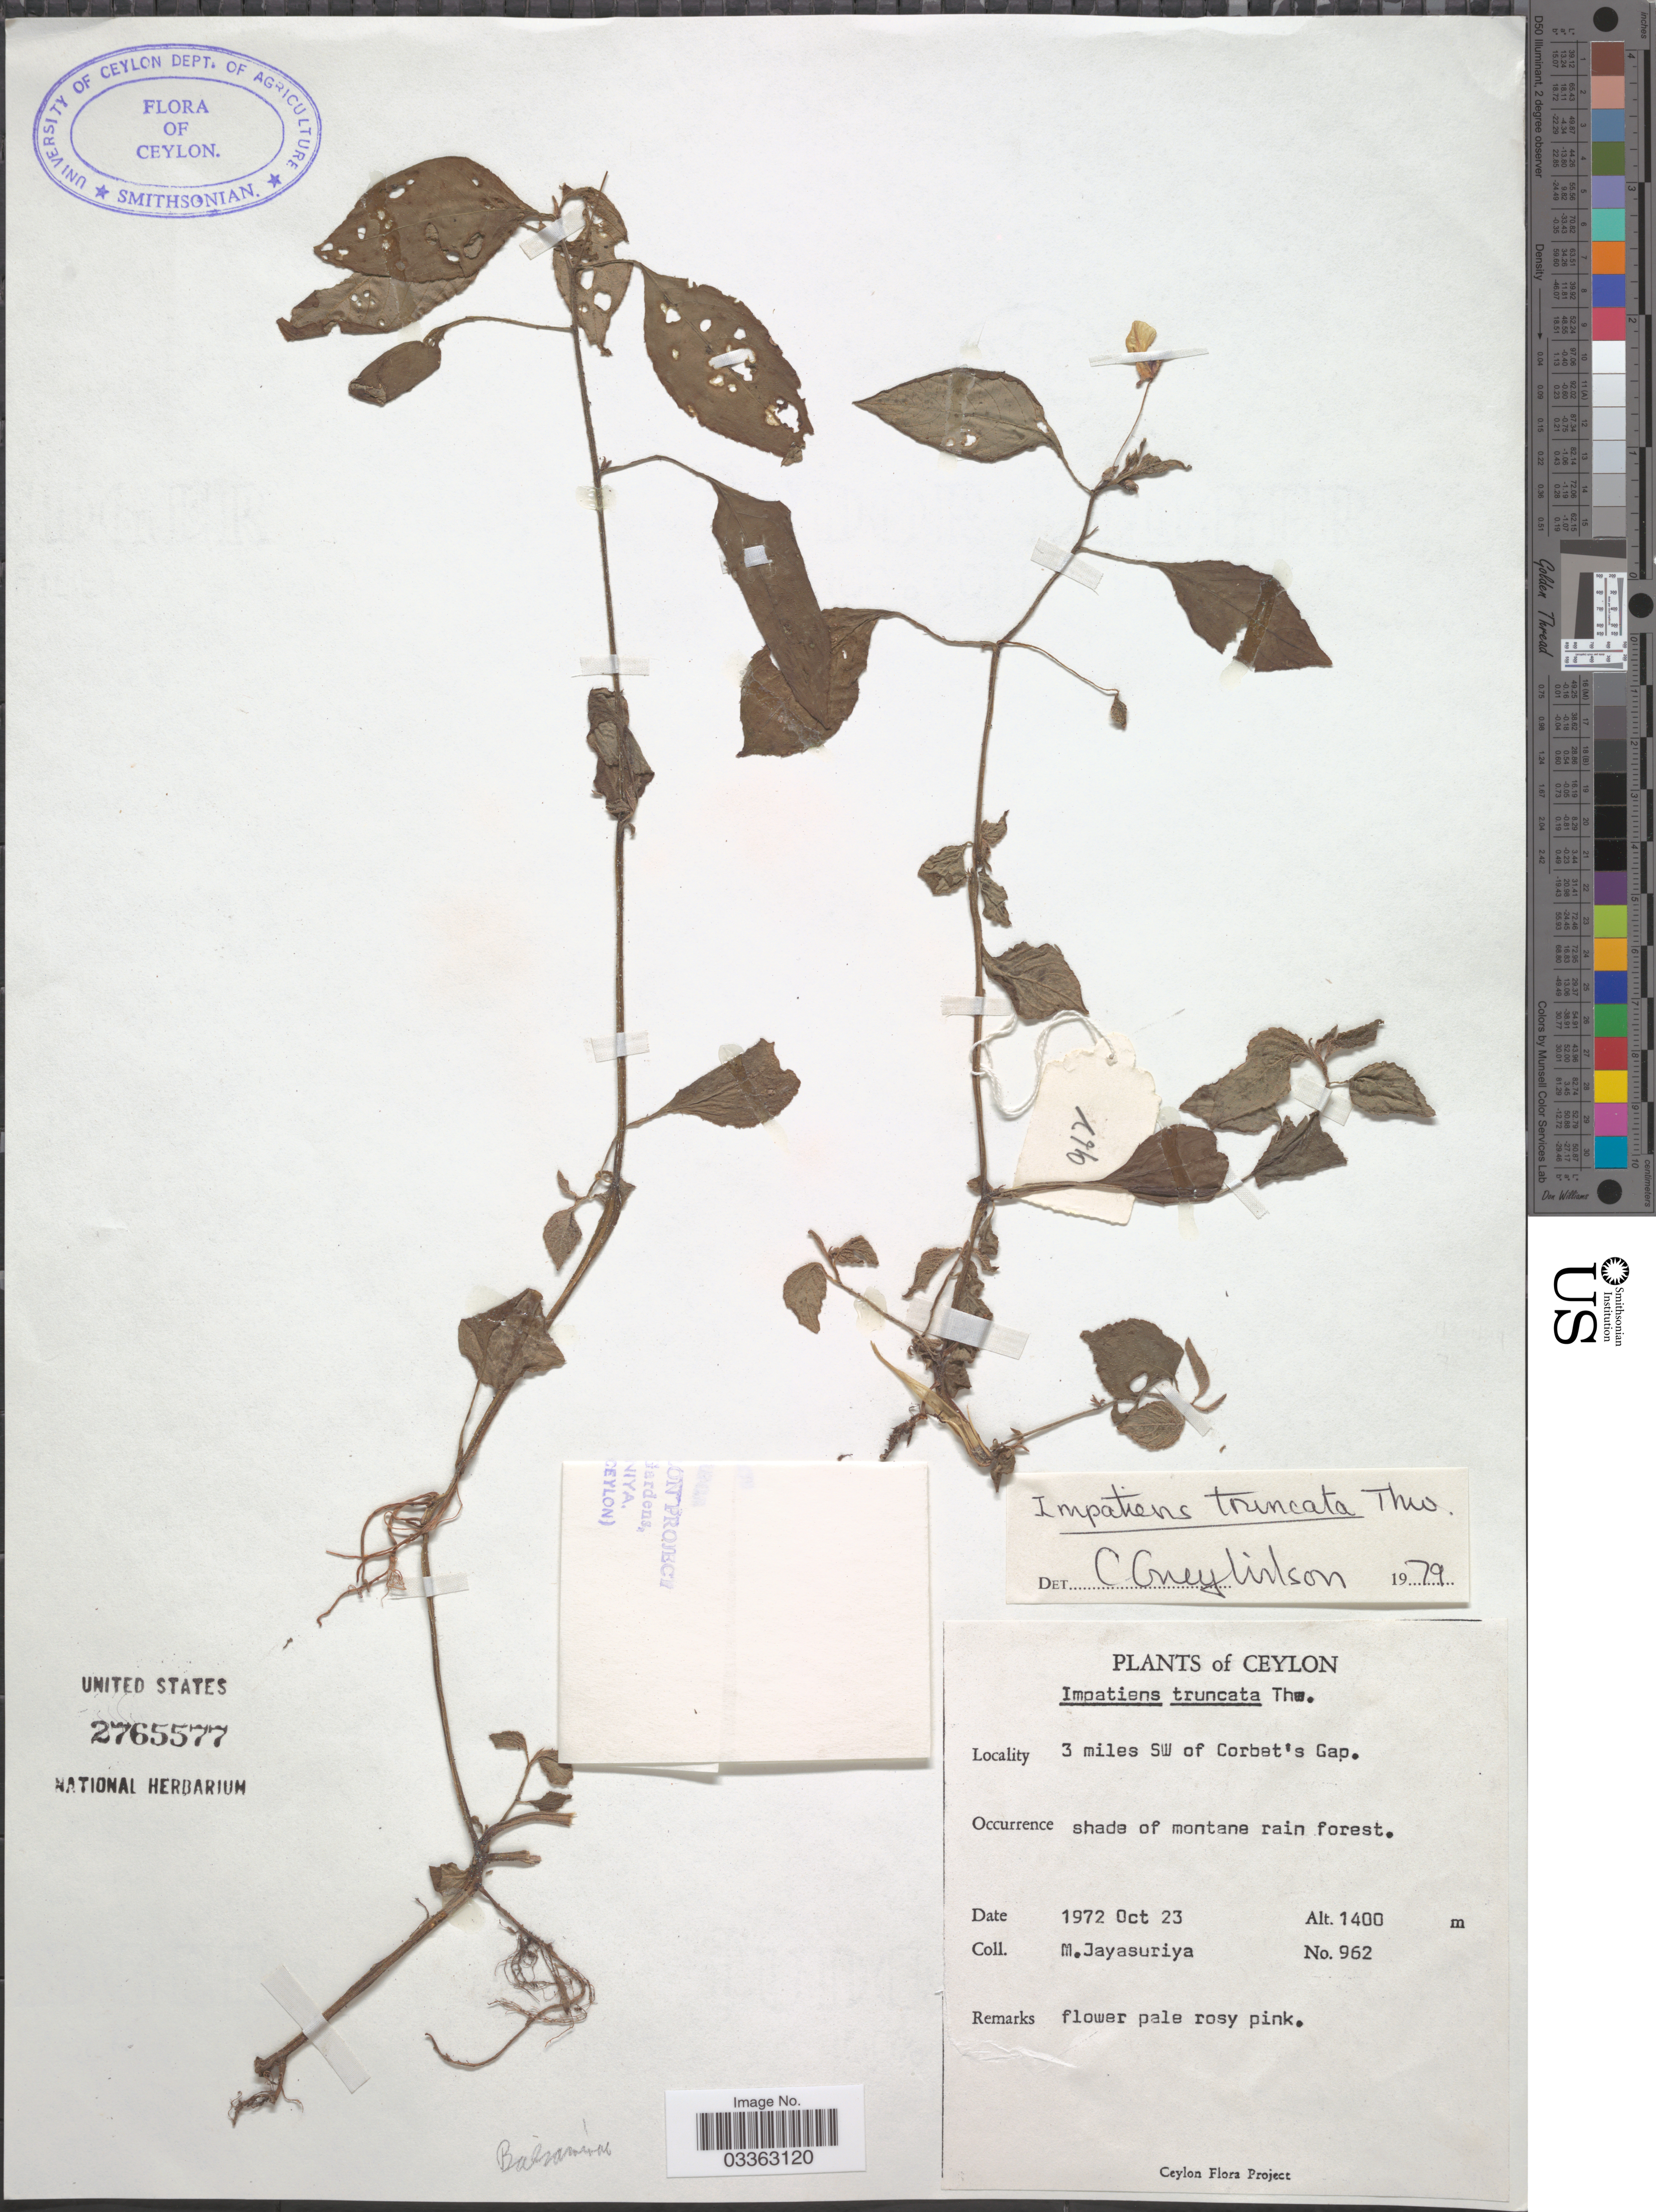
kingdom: Plantae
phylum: Tracheophyta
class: Magnoliopsida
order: Ericales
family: Balsaminaceae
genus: Impatiens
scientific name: Impatiens truncata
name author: Thwaites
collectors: M. Jayasuriya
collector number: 962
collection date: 1972-10-23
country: Sri Lanka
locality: Ceylon, 3 miles SW of Corbet's Gap.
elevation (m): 1400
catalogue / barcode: US 2765577